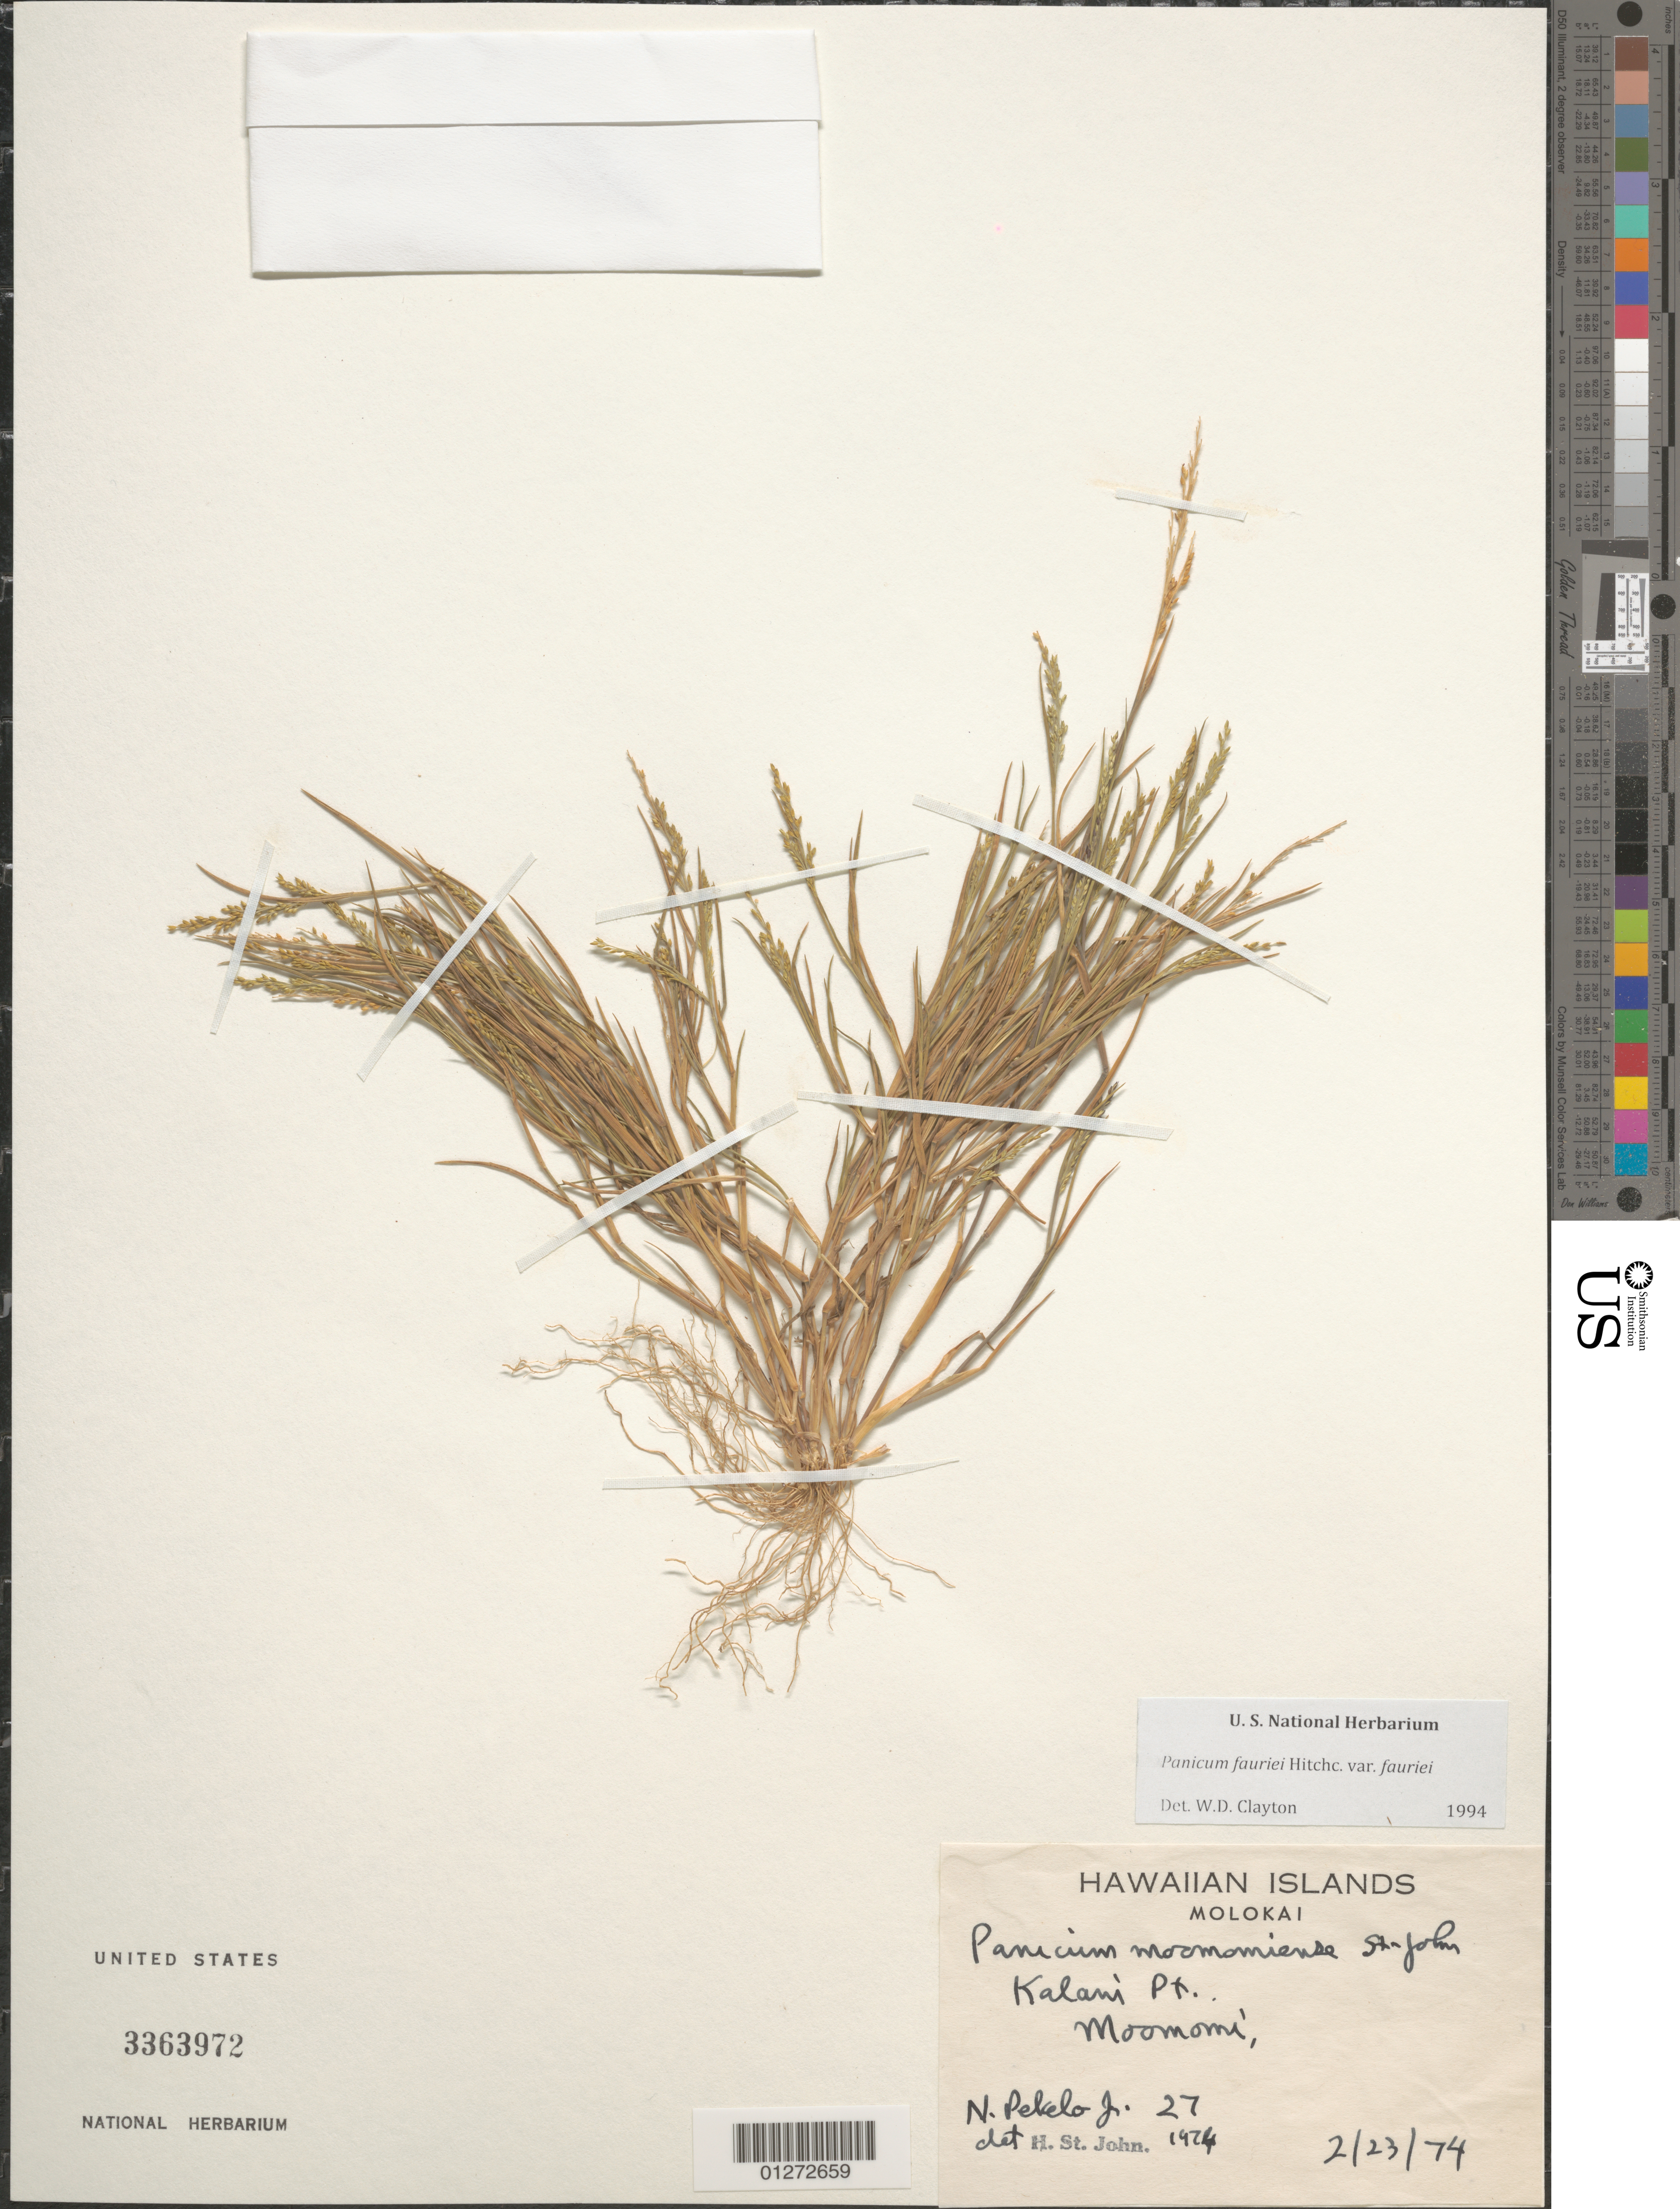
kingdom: Plantae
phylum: Tracheophyta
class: Liliopsida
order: Poales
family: Poaceae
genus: Panicum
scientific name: Panicum fauriei var. fauriei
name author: Hitchc.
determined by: Clayton, W. D.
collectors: N. Pekelo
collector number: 27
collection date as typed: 2/23/74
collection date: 1974-02-23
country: United States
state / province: Hawaii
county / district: Maui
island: Moloka'i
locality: Kalani Pt., Moomomi.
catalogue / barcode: US 3363972